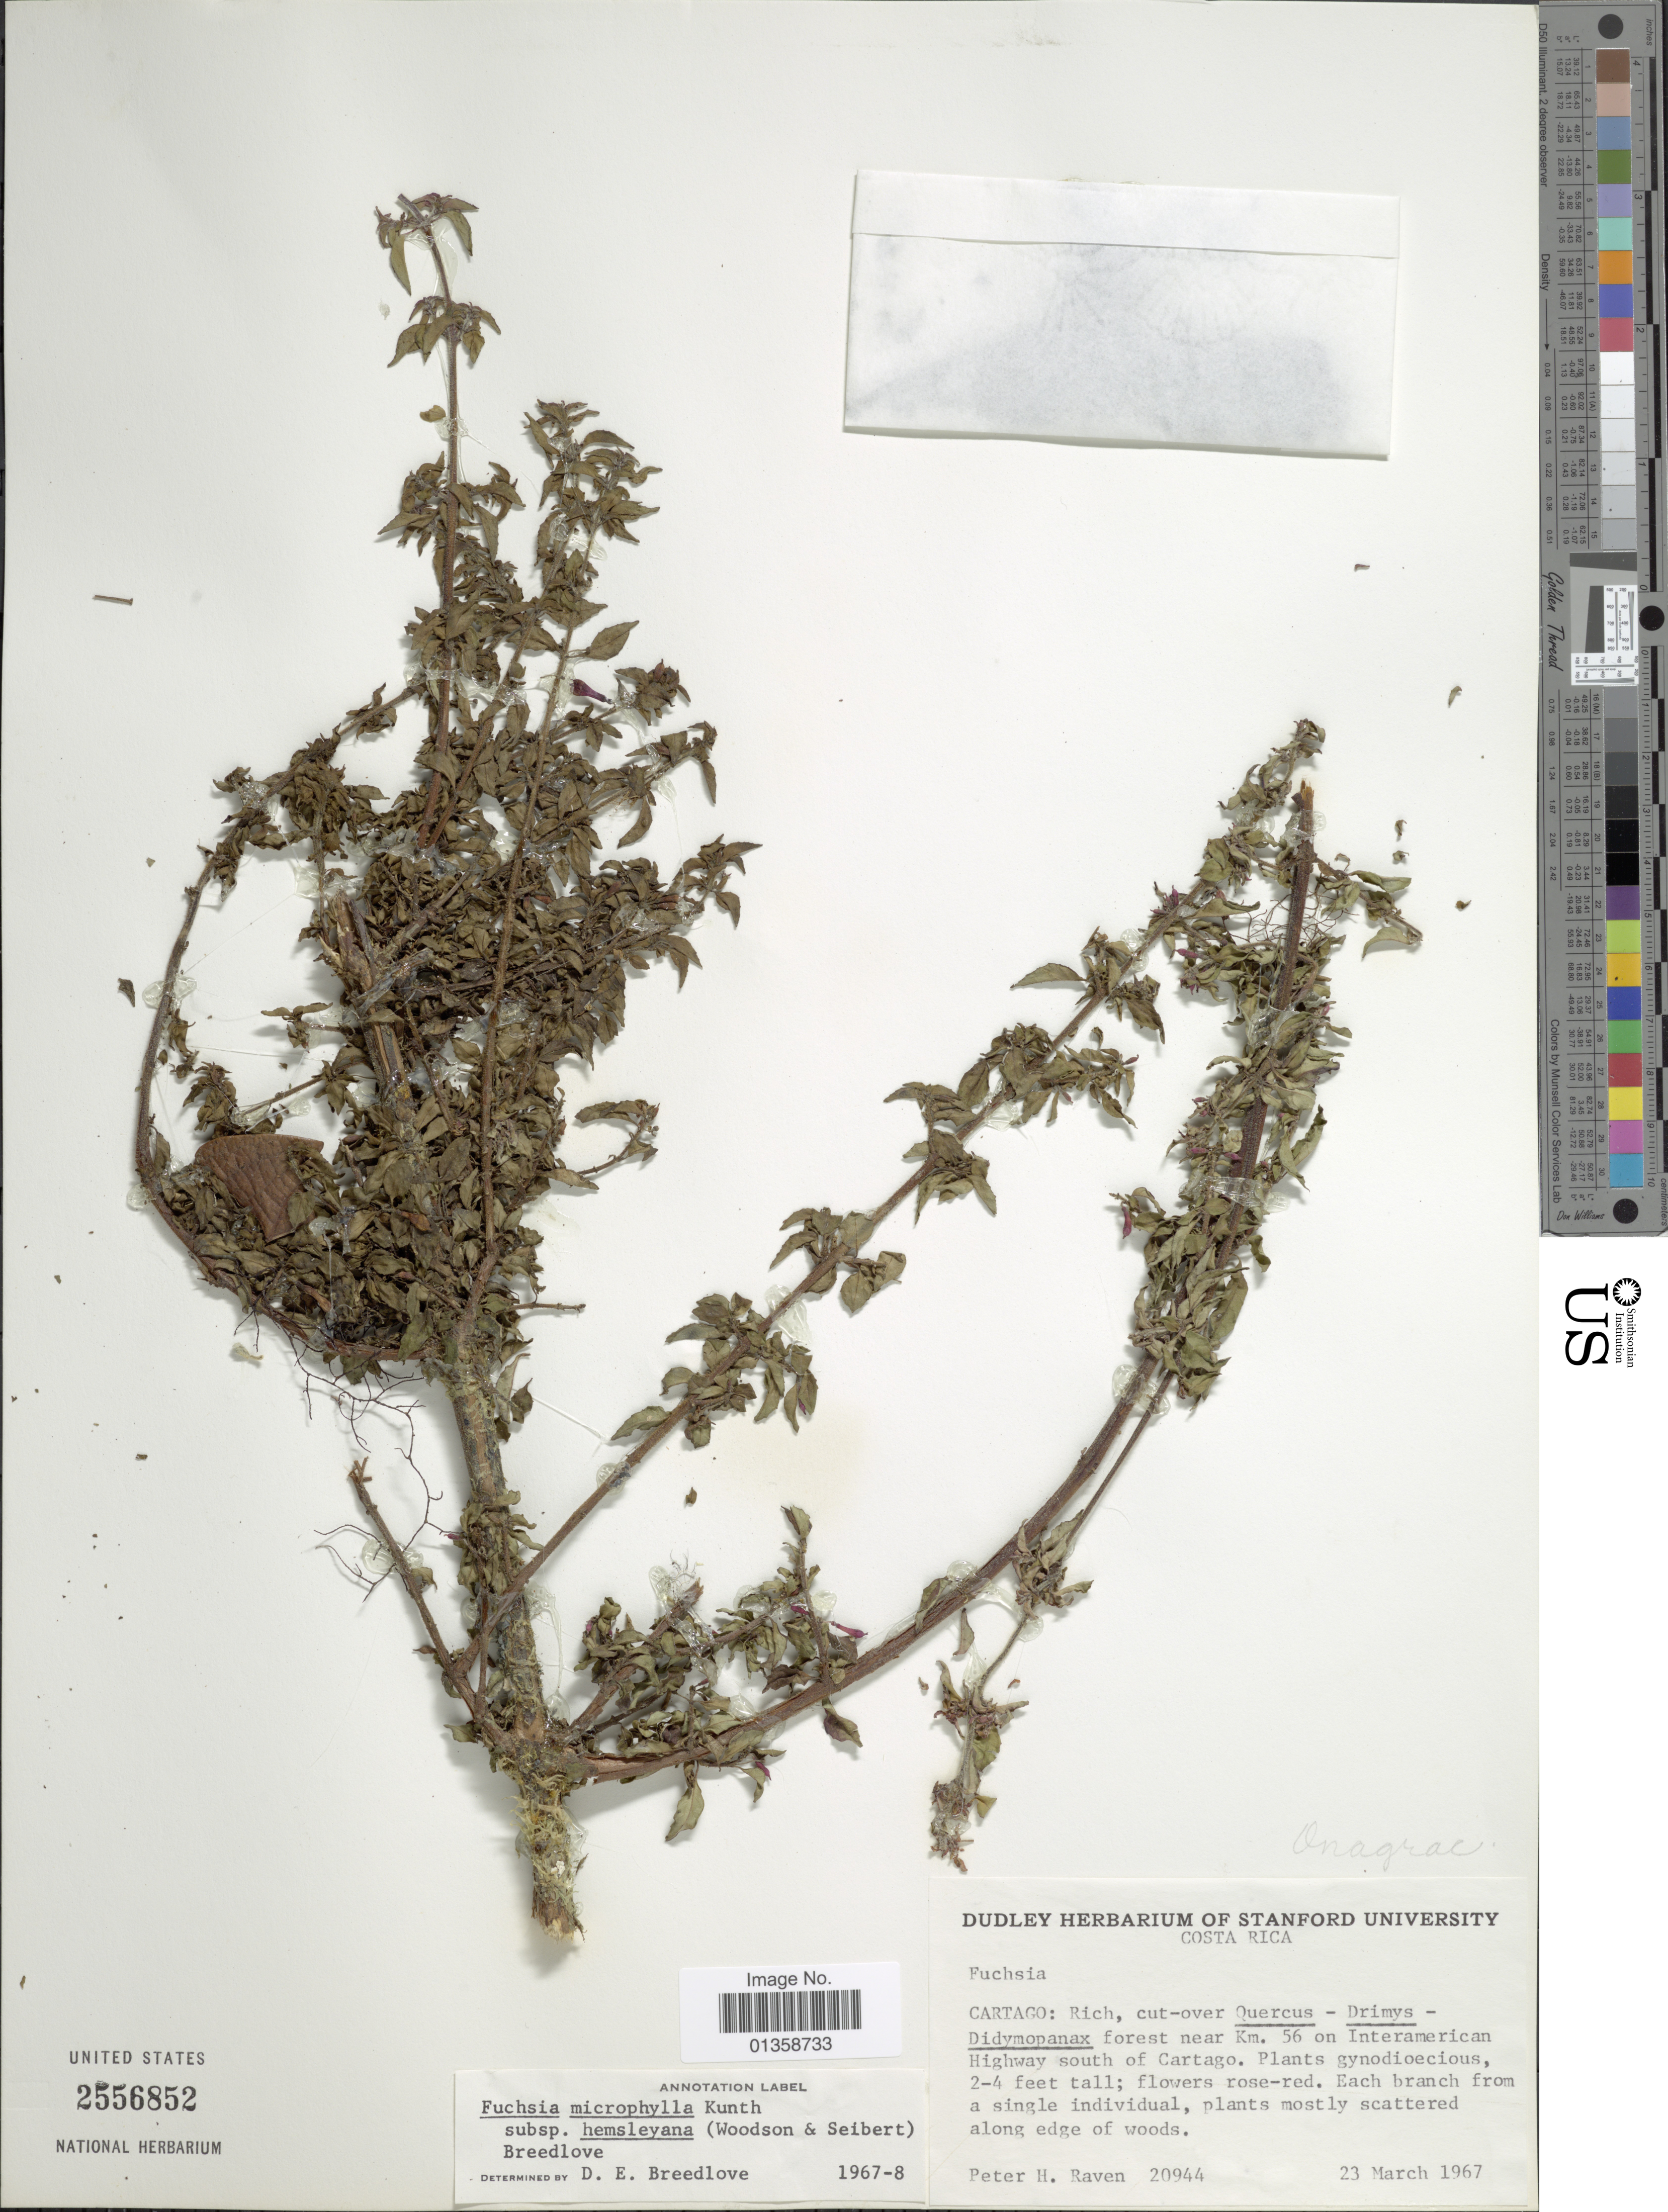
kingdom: Plantae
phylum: Tracheophyta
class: Magnoliopsida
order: Myrtales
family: Onagraceae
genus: Fuchsia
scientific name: Fuchsia microphylla subsp. hemsleyana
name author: (Woodson & Seibert) Breedlove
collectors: P. H. Raven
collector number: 20944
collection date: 1967-03-23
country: Costa Rica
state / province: Cartago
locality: Forest near Km. 56 on Interamerican Highway south of Cartago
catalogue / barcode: US 2556852